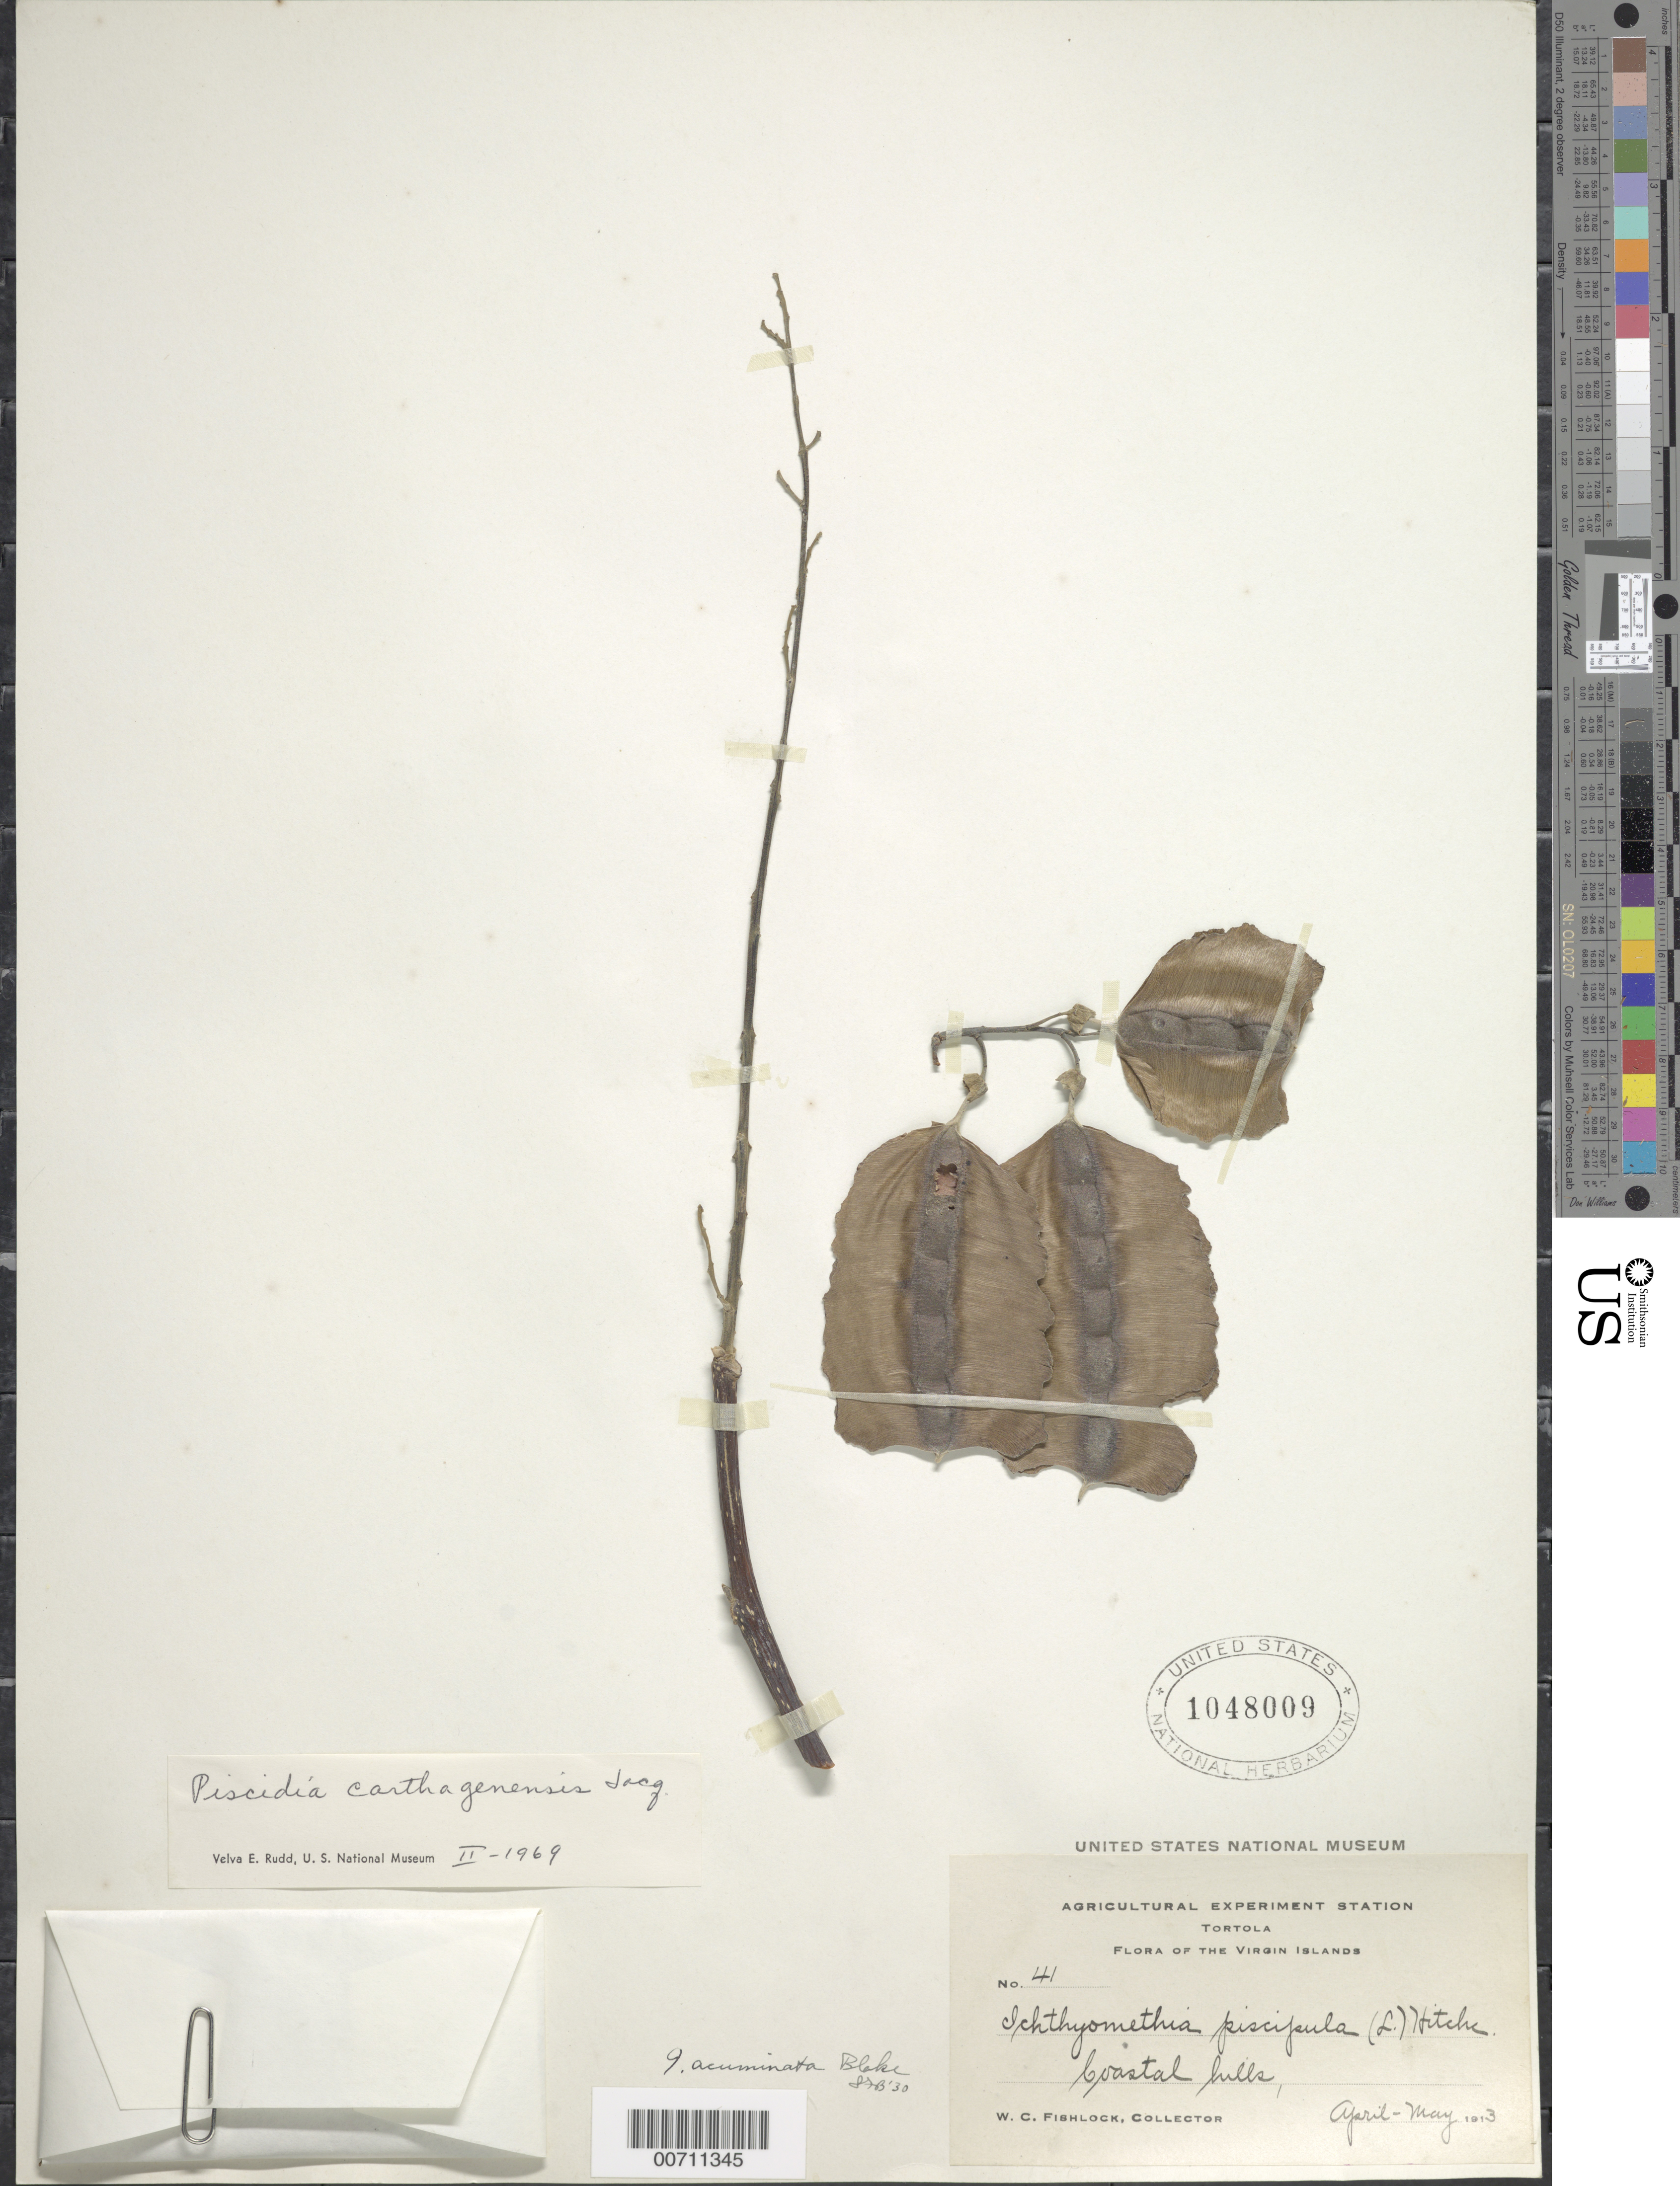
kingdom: Plantae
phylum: Tracheophyta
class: Magnoliopsida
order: Fabales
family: Fabaceae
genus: Piscidia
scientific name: Piscidia carthagenensis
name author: Jacq.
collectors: W. Fishlock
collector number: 41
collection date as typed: Apr 1913 to -- May 1913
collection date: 1913-04/1913-05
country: British Virgin Islands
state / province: Tortola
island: Tortola Island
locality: Coastal Hills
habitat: Coastal hills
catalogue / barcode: US 1048009